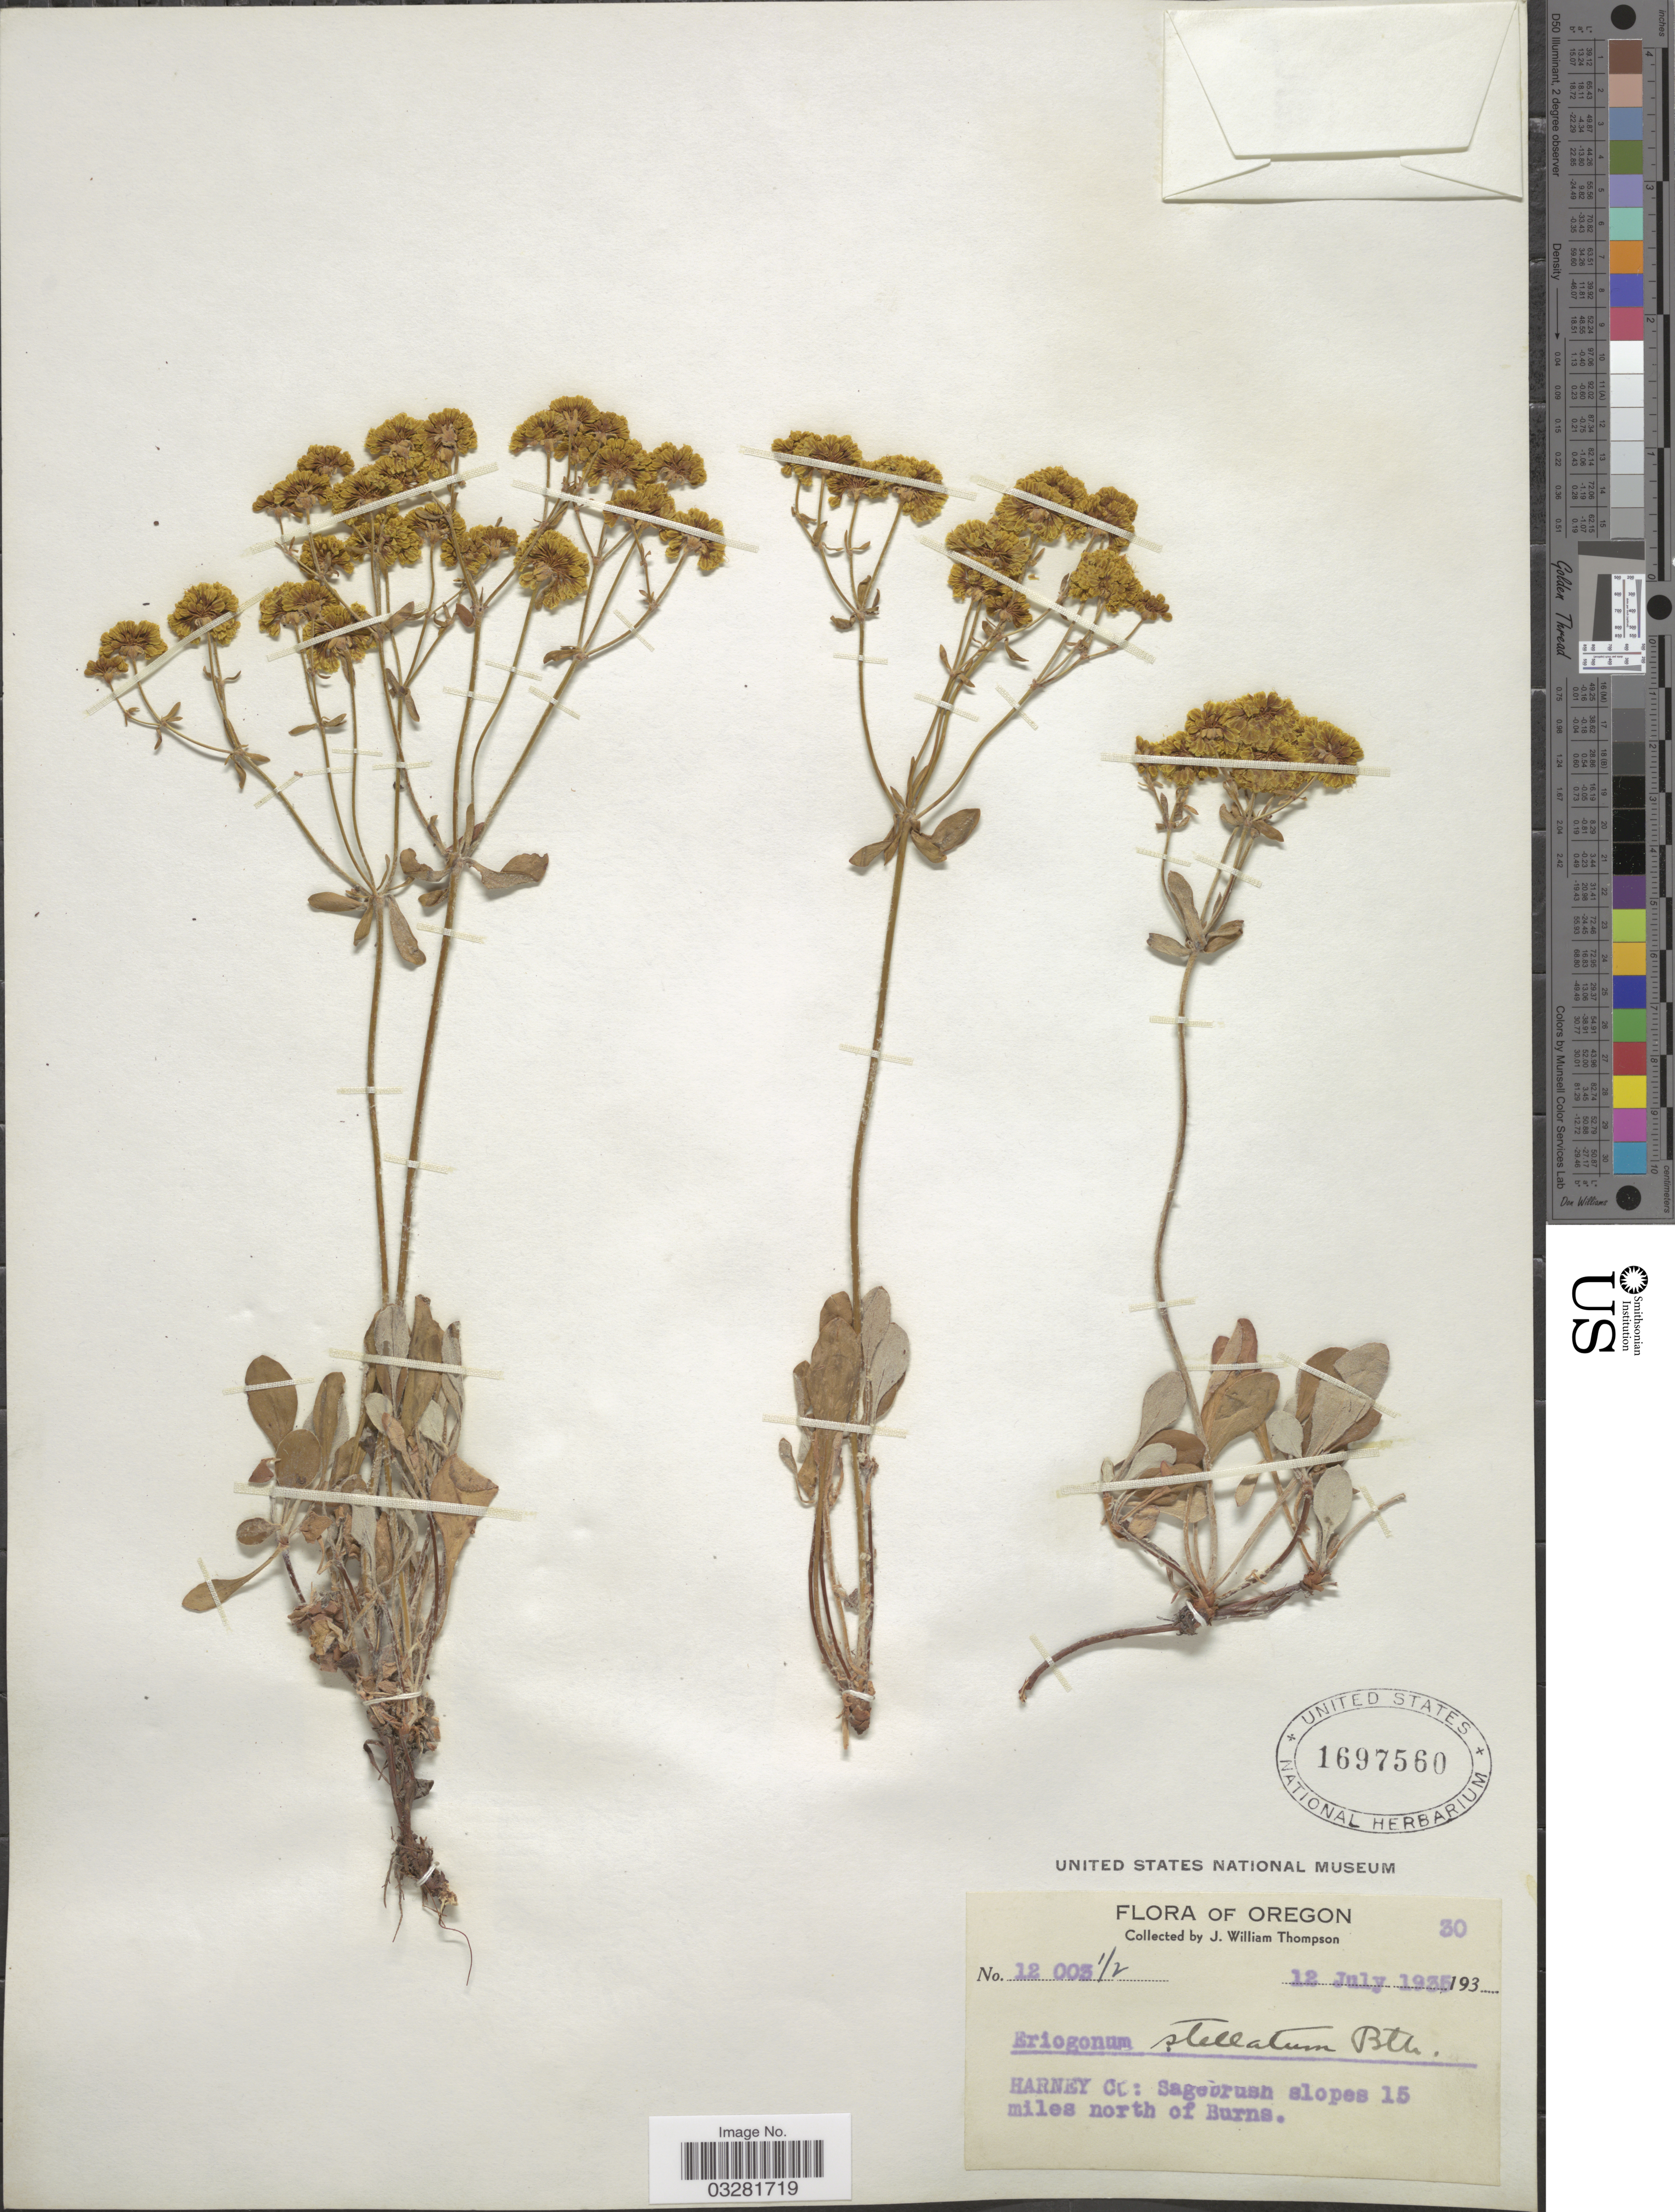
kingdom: Plantae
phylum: Tracheophyta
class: Magnoliopsida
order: Caryophyllales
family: Polygonaceae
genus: Eriogonum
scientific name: Eriogonum umbellatum var. stellatum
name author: (Benth.) M.E. Jones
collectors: J. W. Thompson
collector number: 12003½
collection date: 1935-07-12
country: United States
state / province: Oregon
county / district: Harney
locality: Harney Co: Sagebrush slopes 15 miles north of Burns.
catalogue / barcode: US 1697560